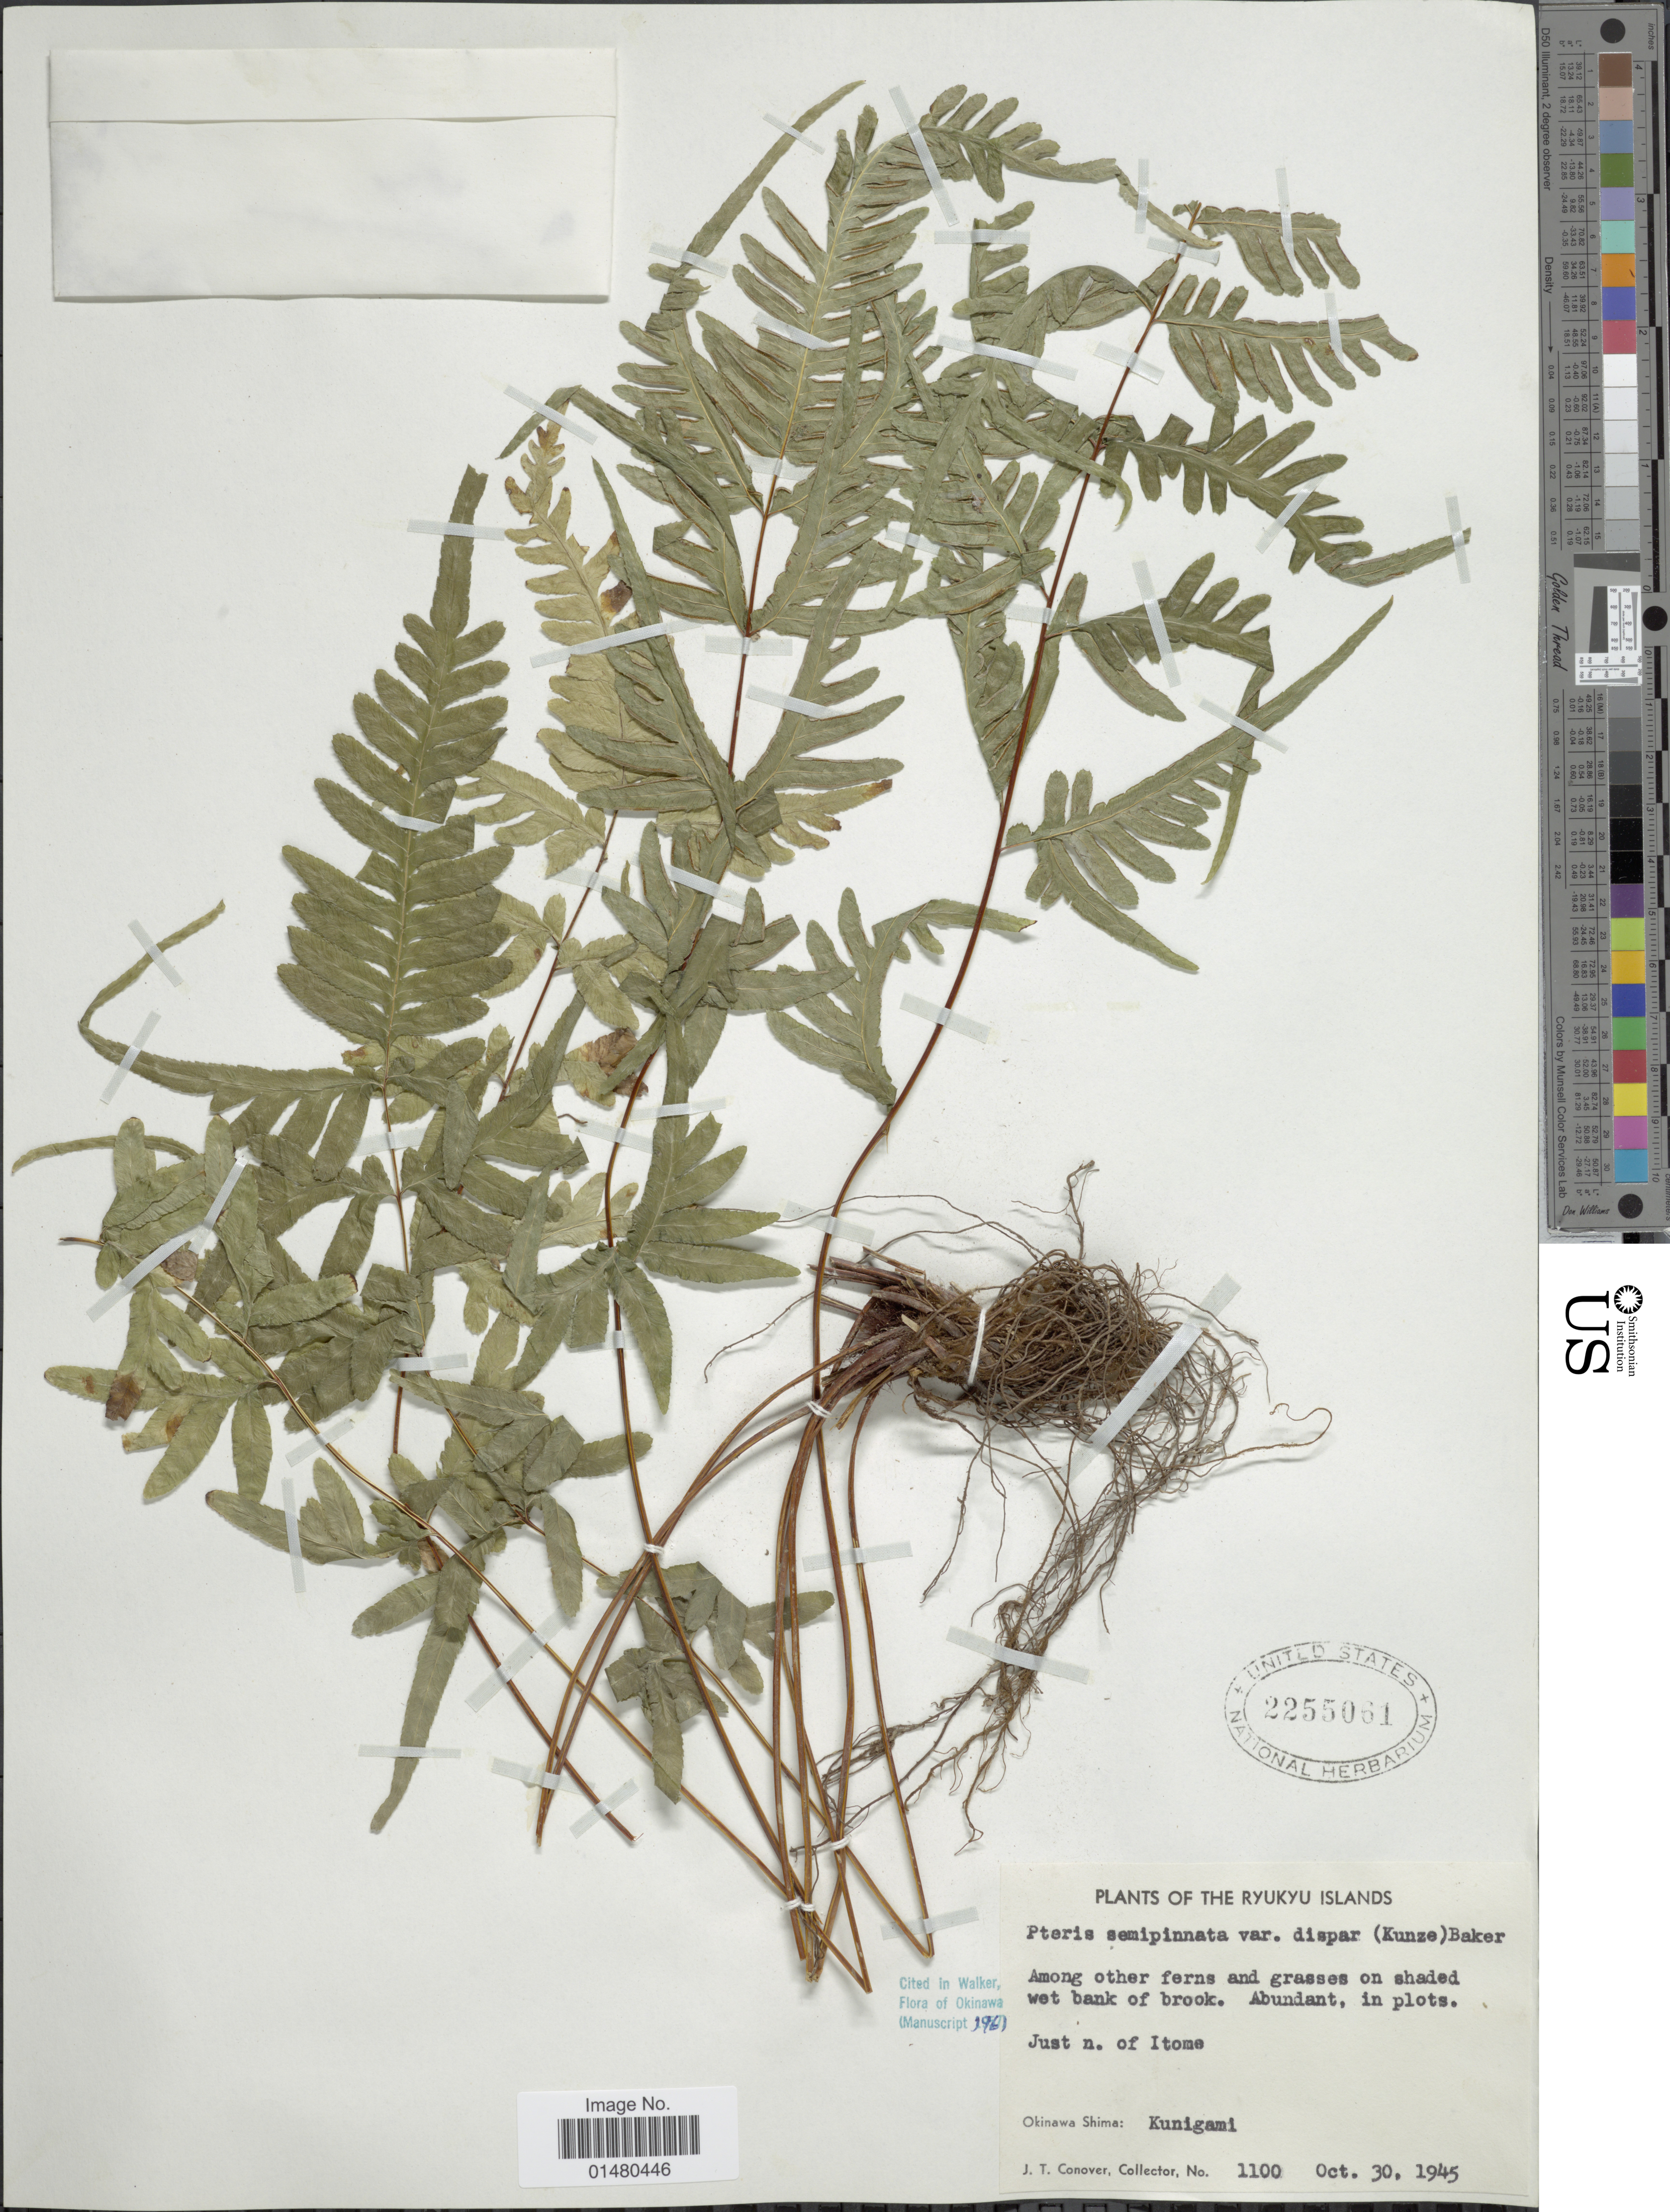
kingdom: Plantae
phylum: Tracheophyta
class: Polypodiopsida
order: Polypodiales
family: Pteridaceae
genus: Pteris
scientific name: Pteris dispar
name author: Kunze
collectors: J. T. Conover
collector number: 1100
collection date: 1945-10-30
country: Japan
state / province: Okinawa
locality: The Ryukyu Islands, Just n. of Itome, Okinawa Shima: Kunigami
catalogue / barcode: US 2255061